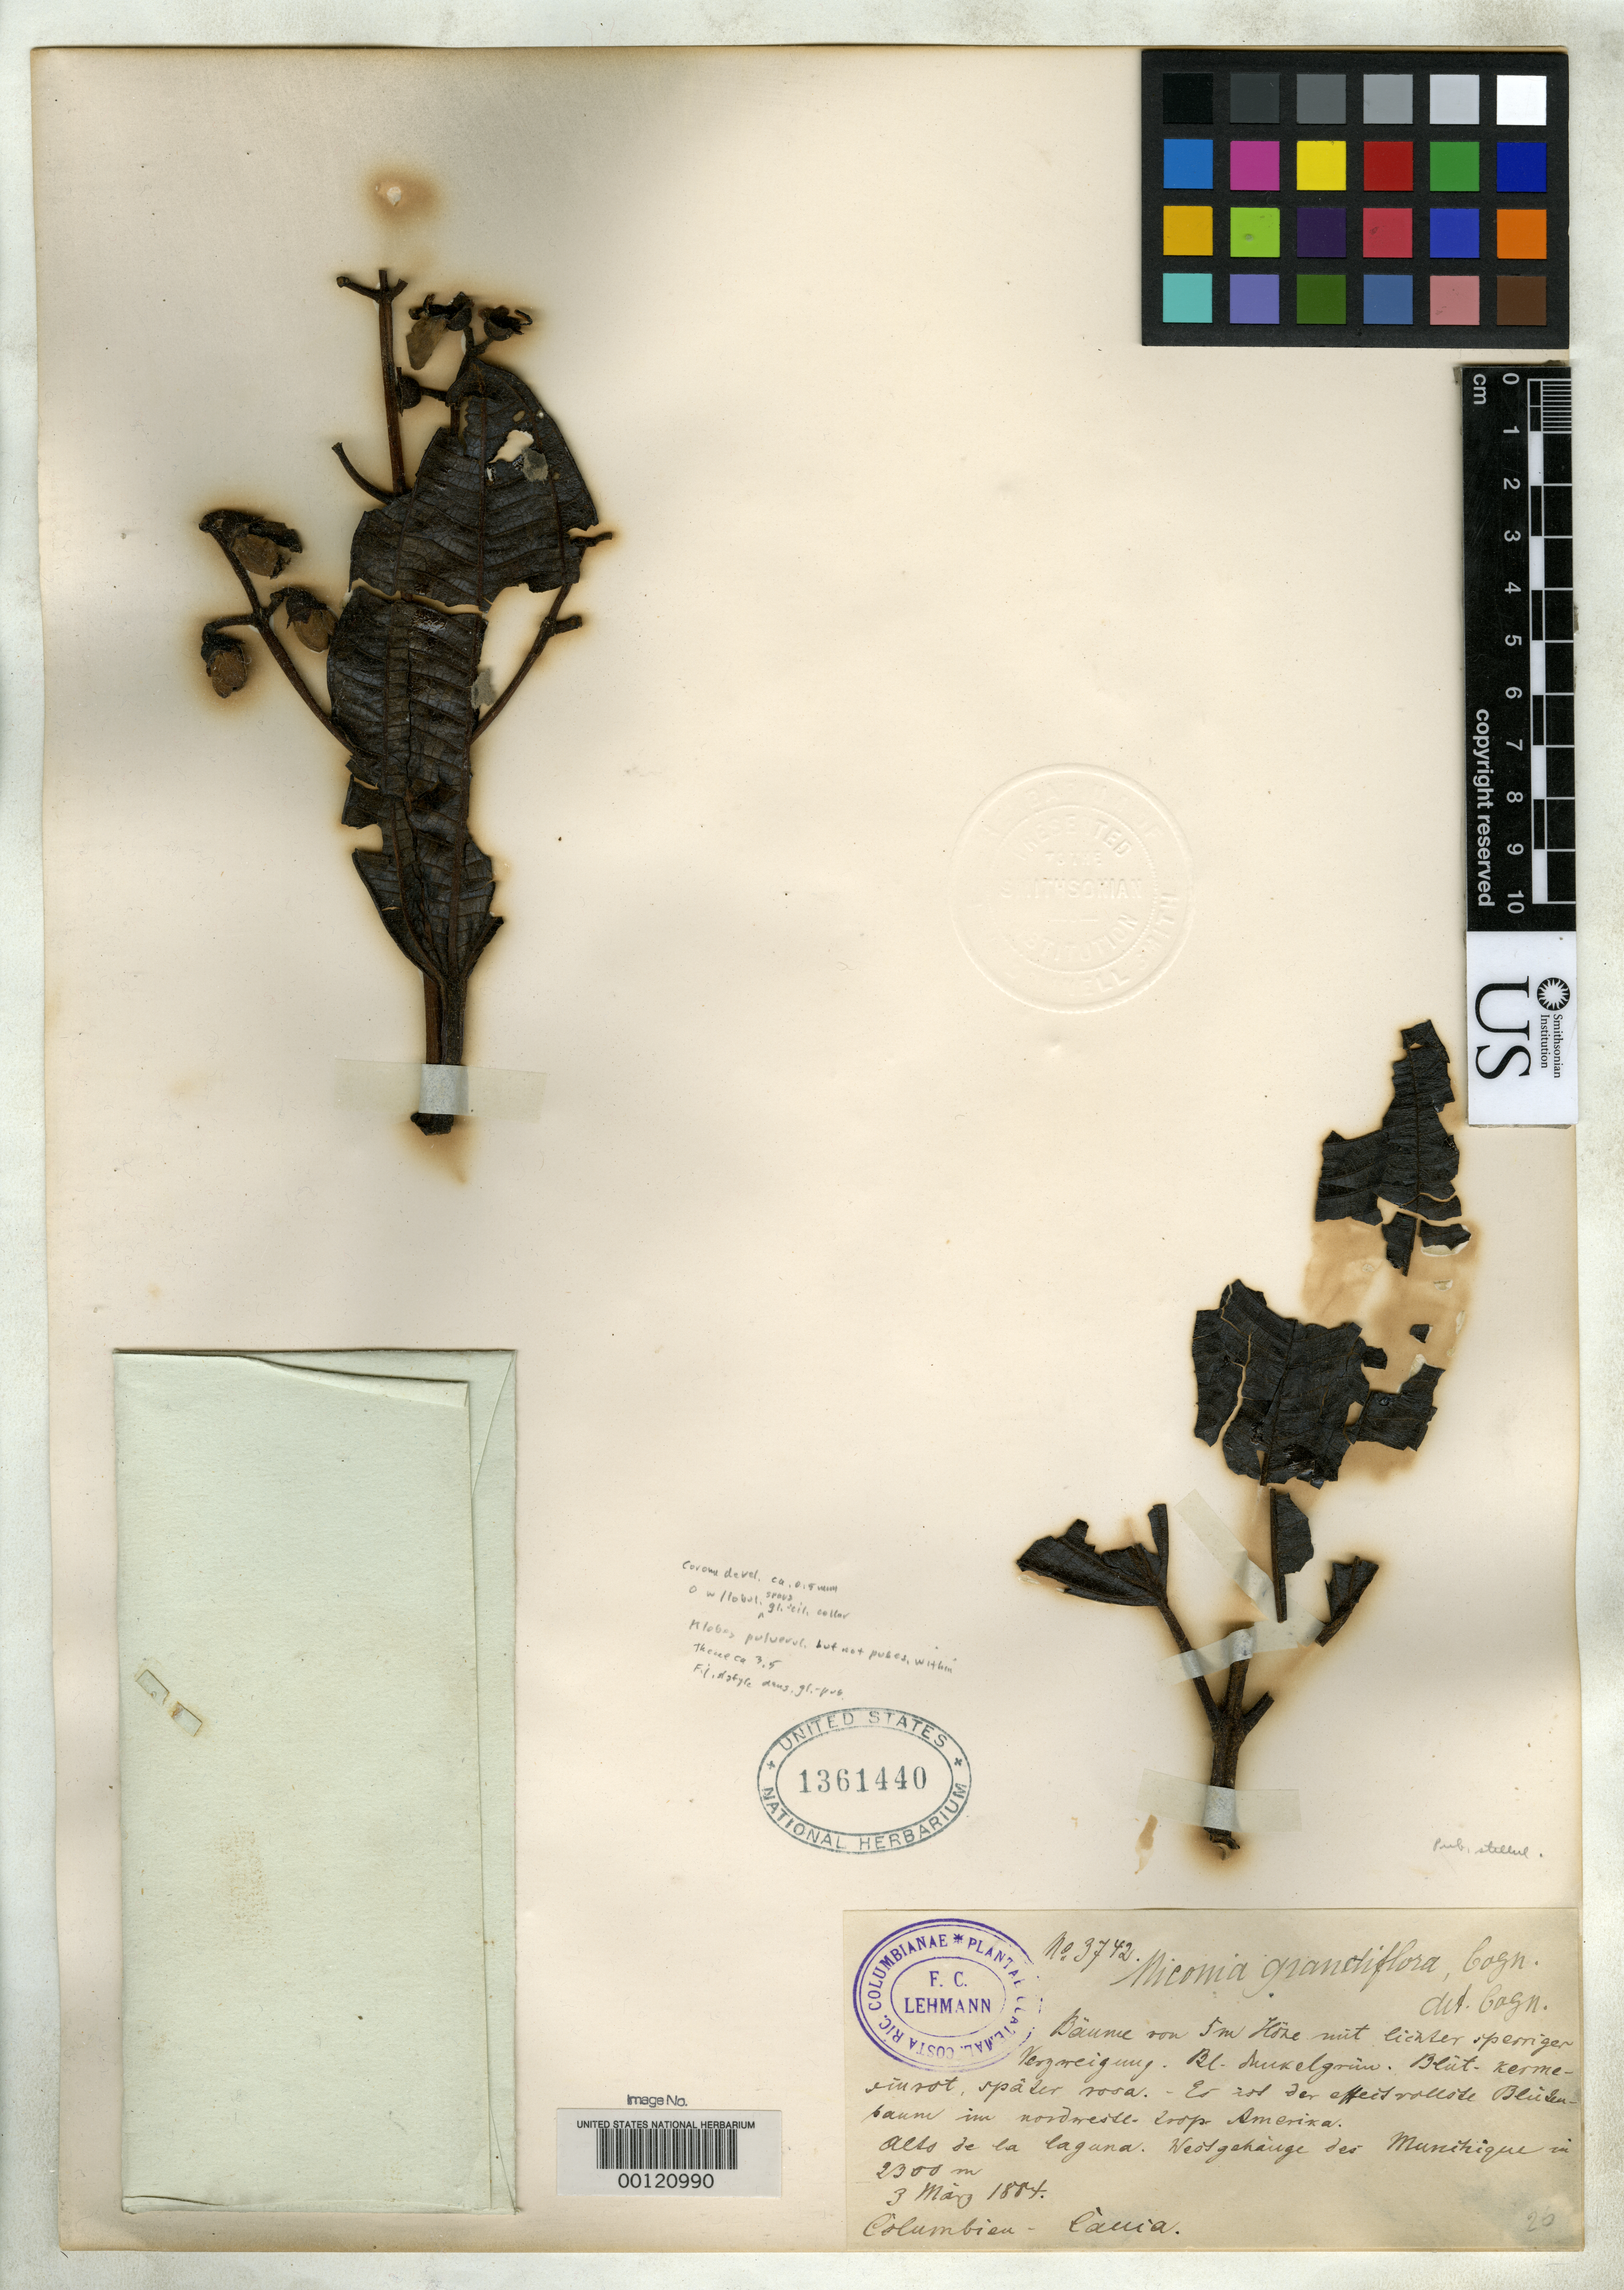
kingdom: Plantae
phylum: Tracheophyta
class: Magnoliopsida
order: Myrtales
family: Melastomataceae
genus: Miconia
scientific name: Miconia grandiflora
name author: Cogn.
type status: Isotype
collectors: F. C. Lehmann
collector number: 3742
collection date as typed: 03 Mar 1884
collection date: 1884-03-03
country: Colombia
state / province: Cauca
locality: Montis Munchique ad Alto de La Laguna.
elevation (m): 2300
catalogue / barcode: US 1361440